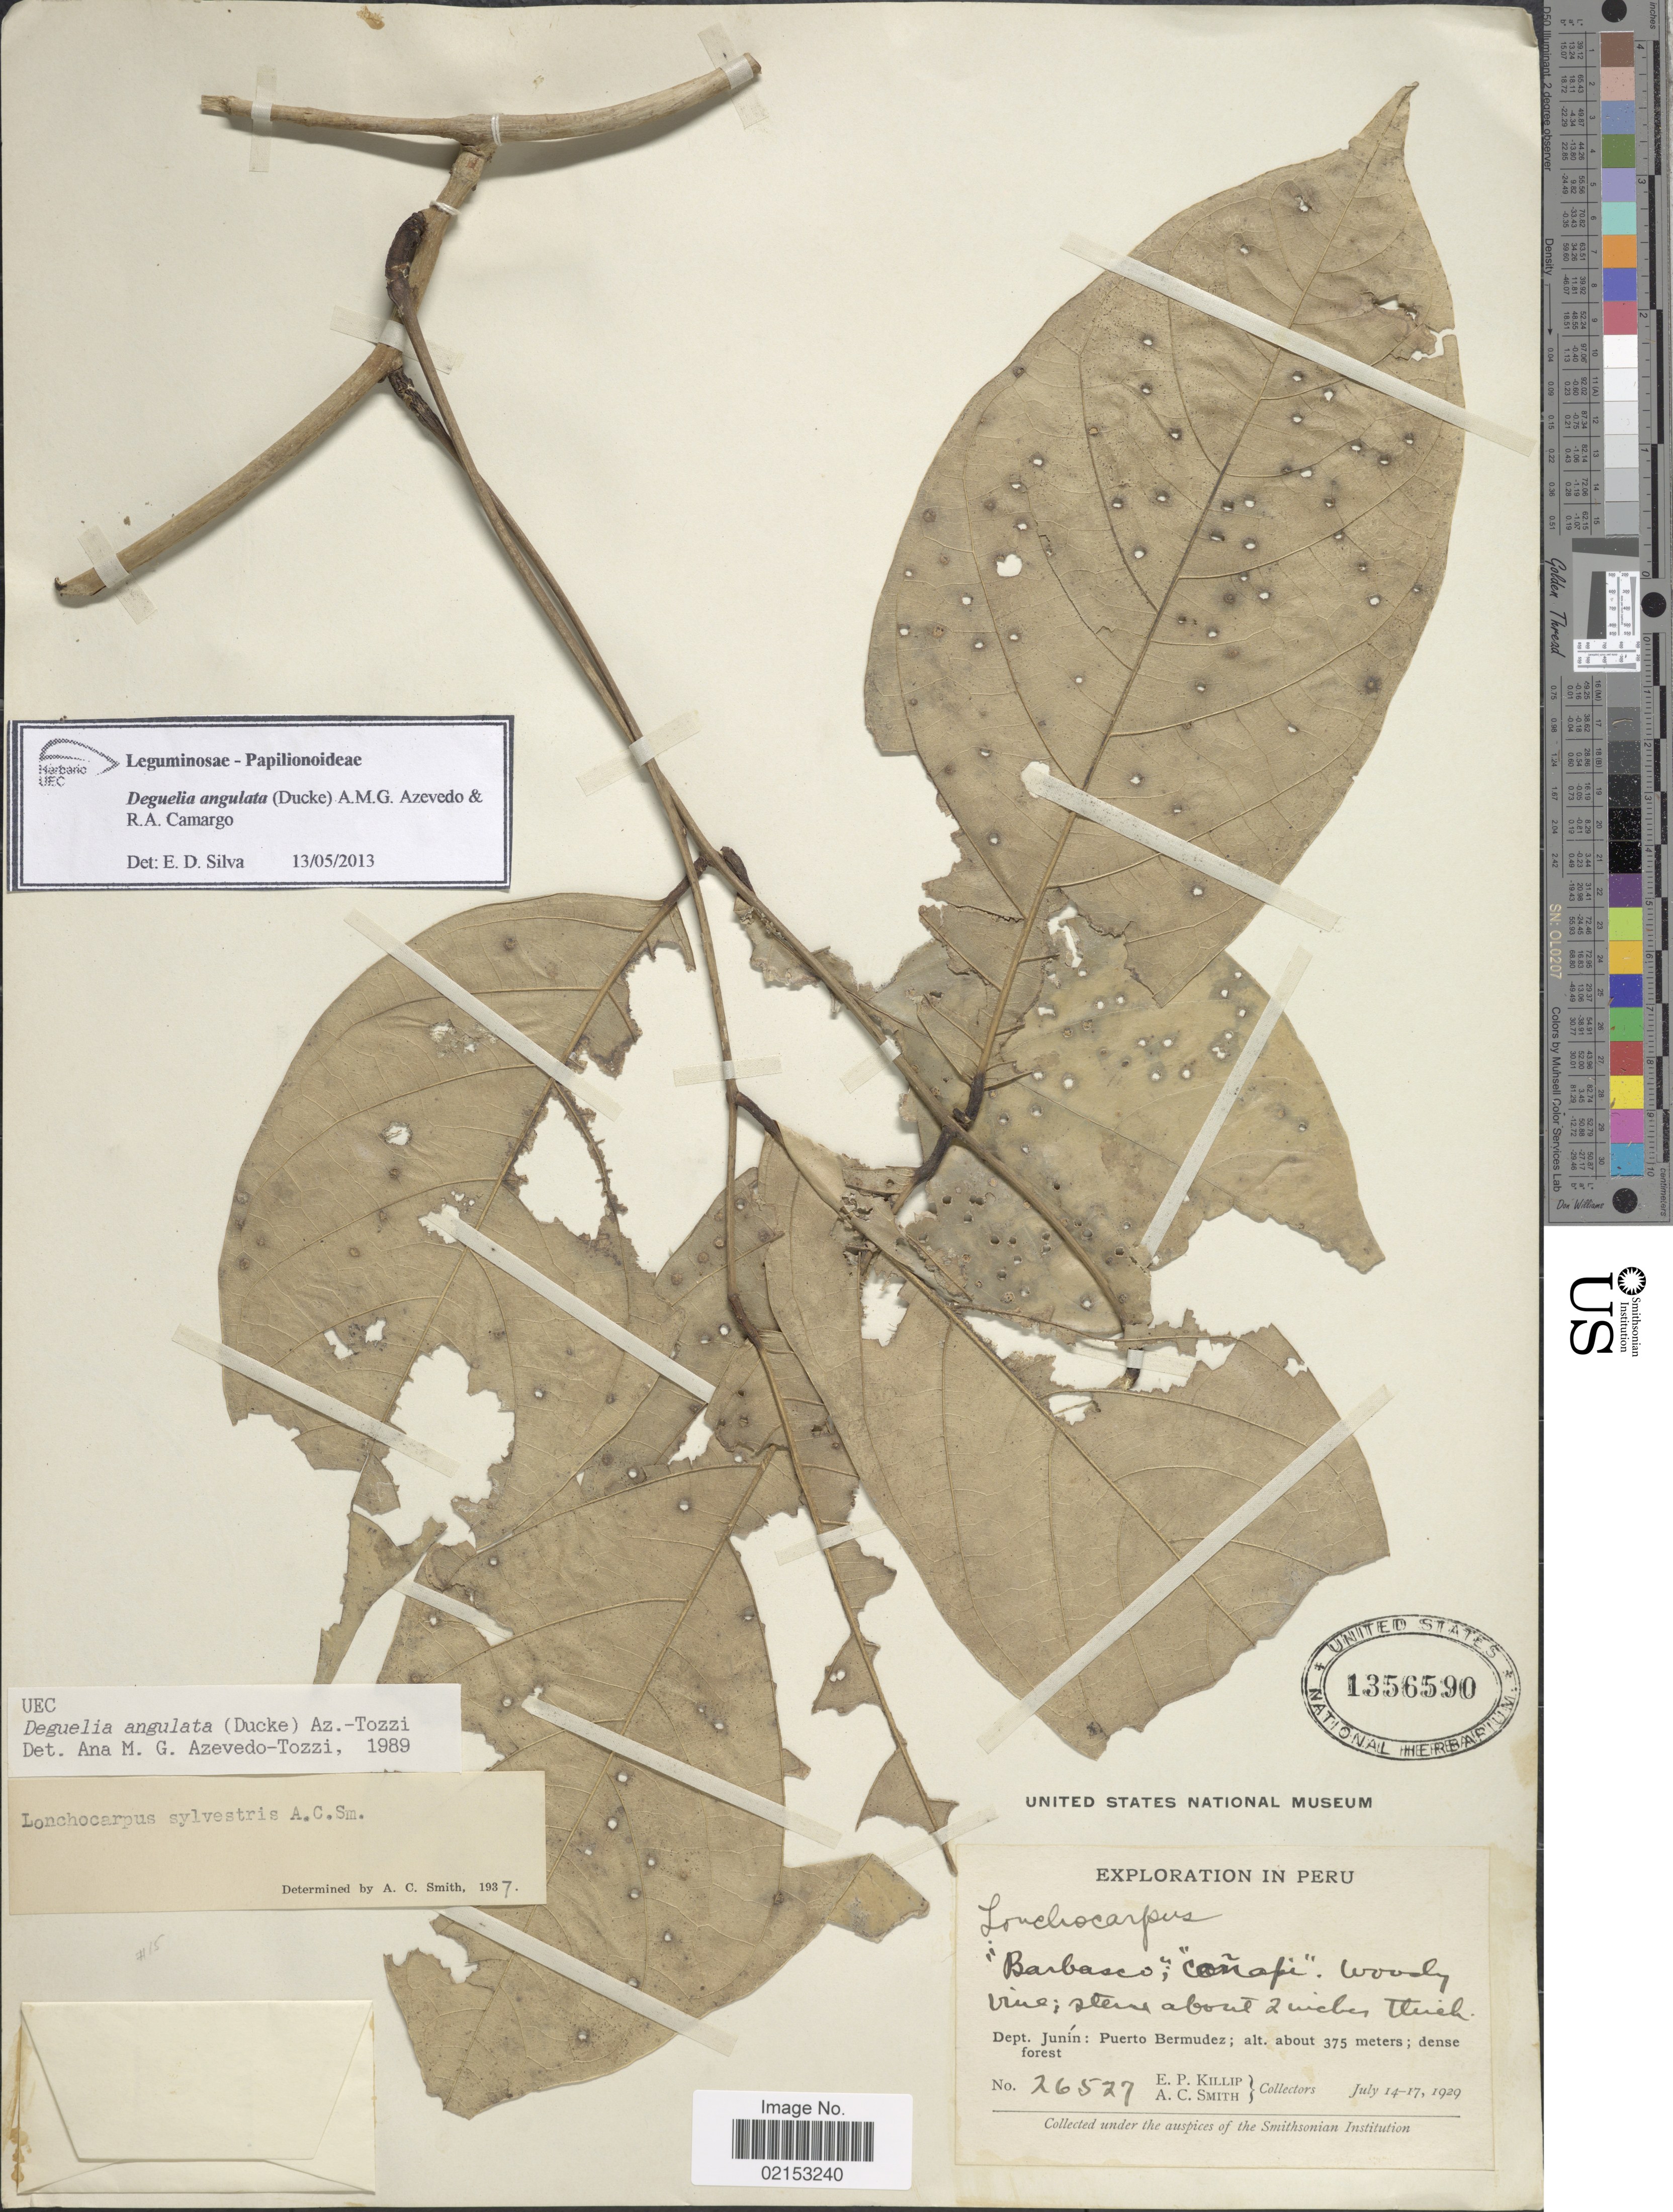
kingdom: Plantae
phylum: Tracheophyta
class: Magnoliopsida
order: Fabales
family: Fabaceae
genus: Deguelia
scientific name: Deguelia angulata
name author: (Ducke) A.M.G. Azevedo & R.A. Camargo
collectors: E. P. Killip & A. C. Smith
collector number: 26527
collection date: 1929-07-14/1929-07-17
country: Peru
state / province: Junín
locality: Puerto Bermudez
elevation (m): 375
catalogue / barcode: US 1356590